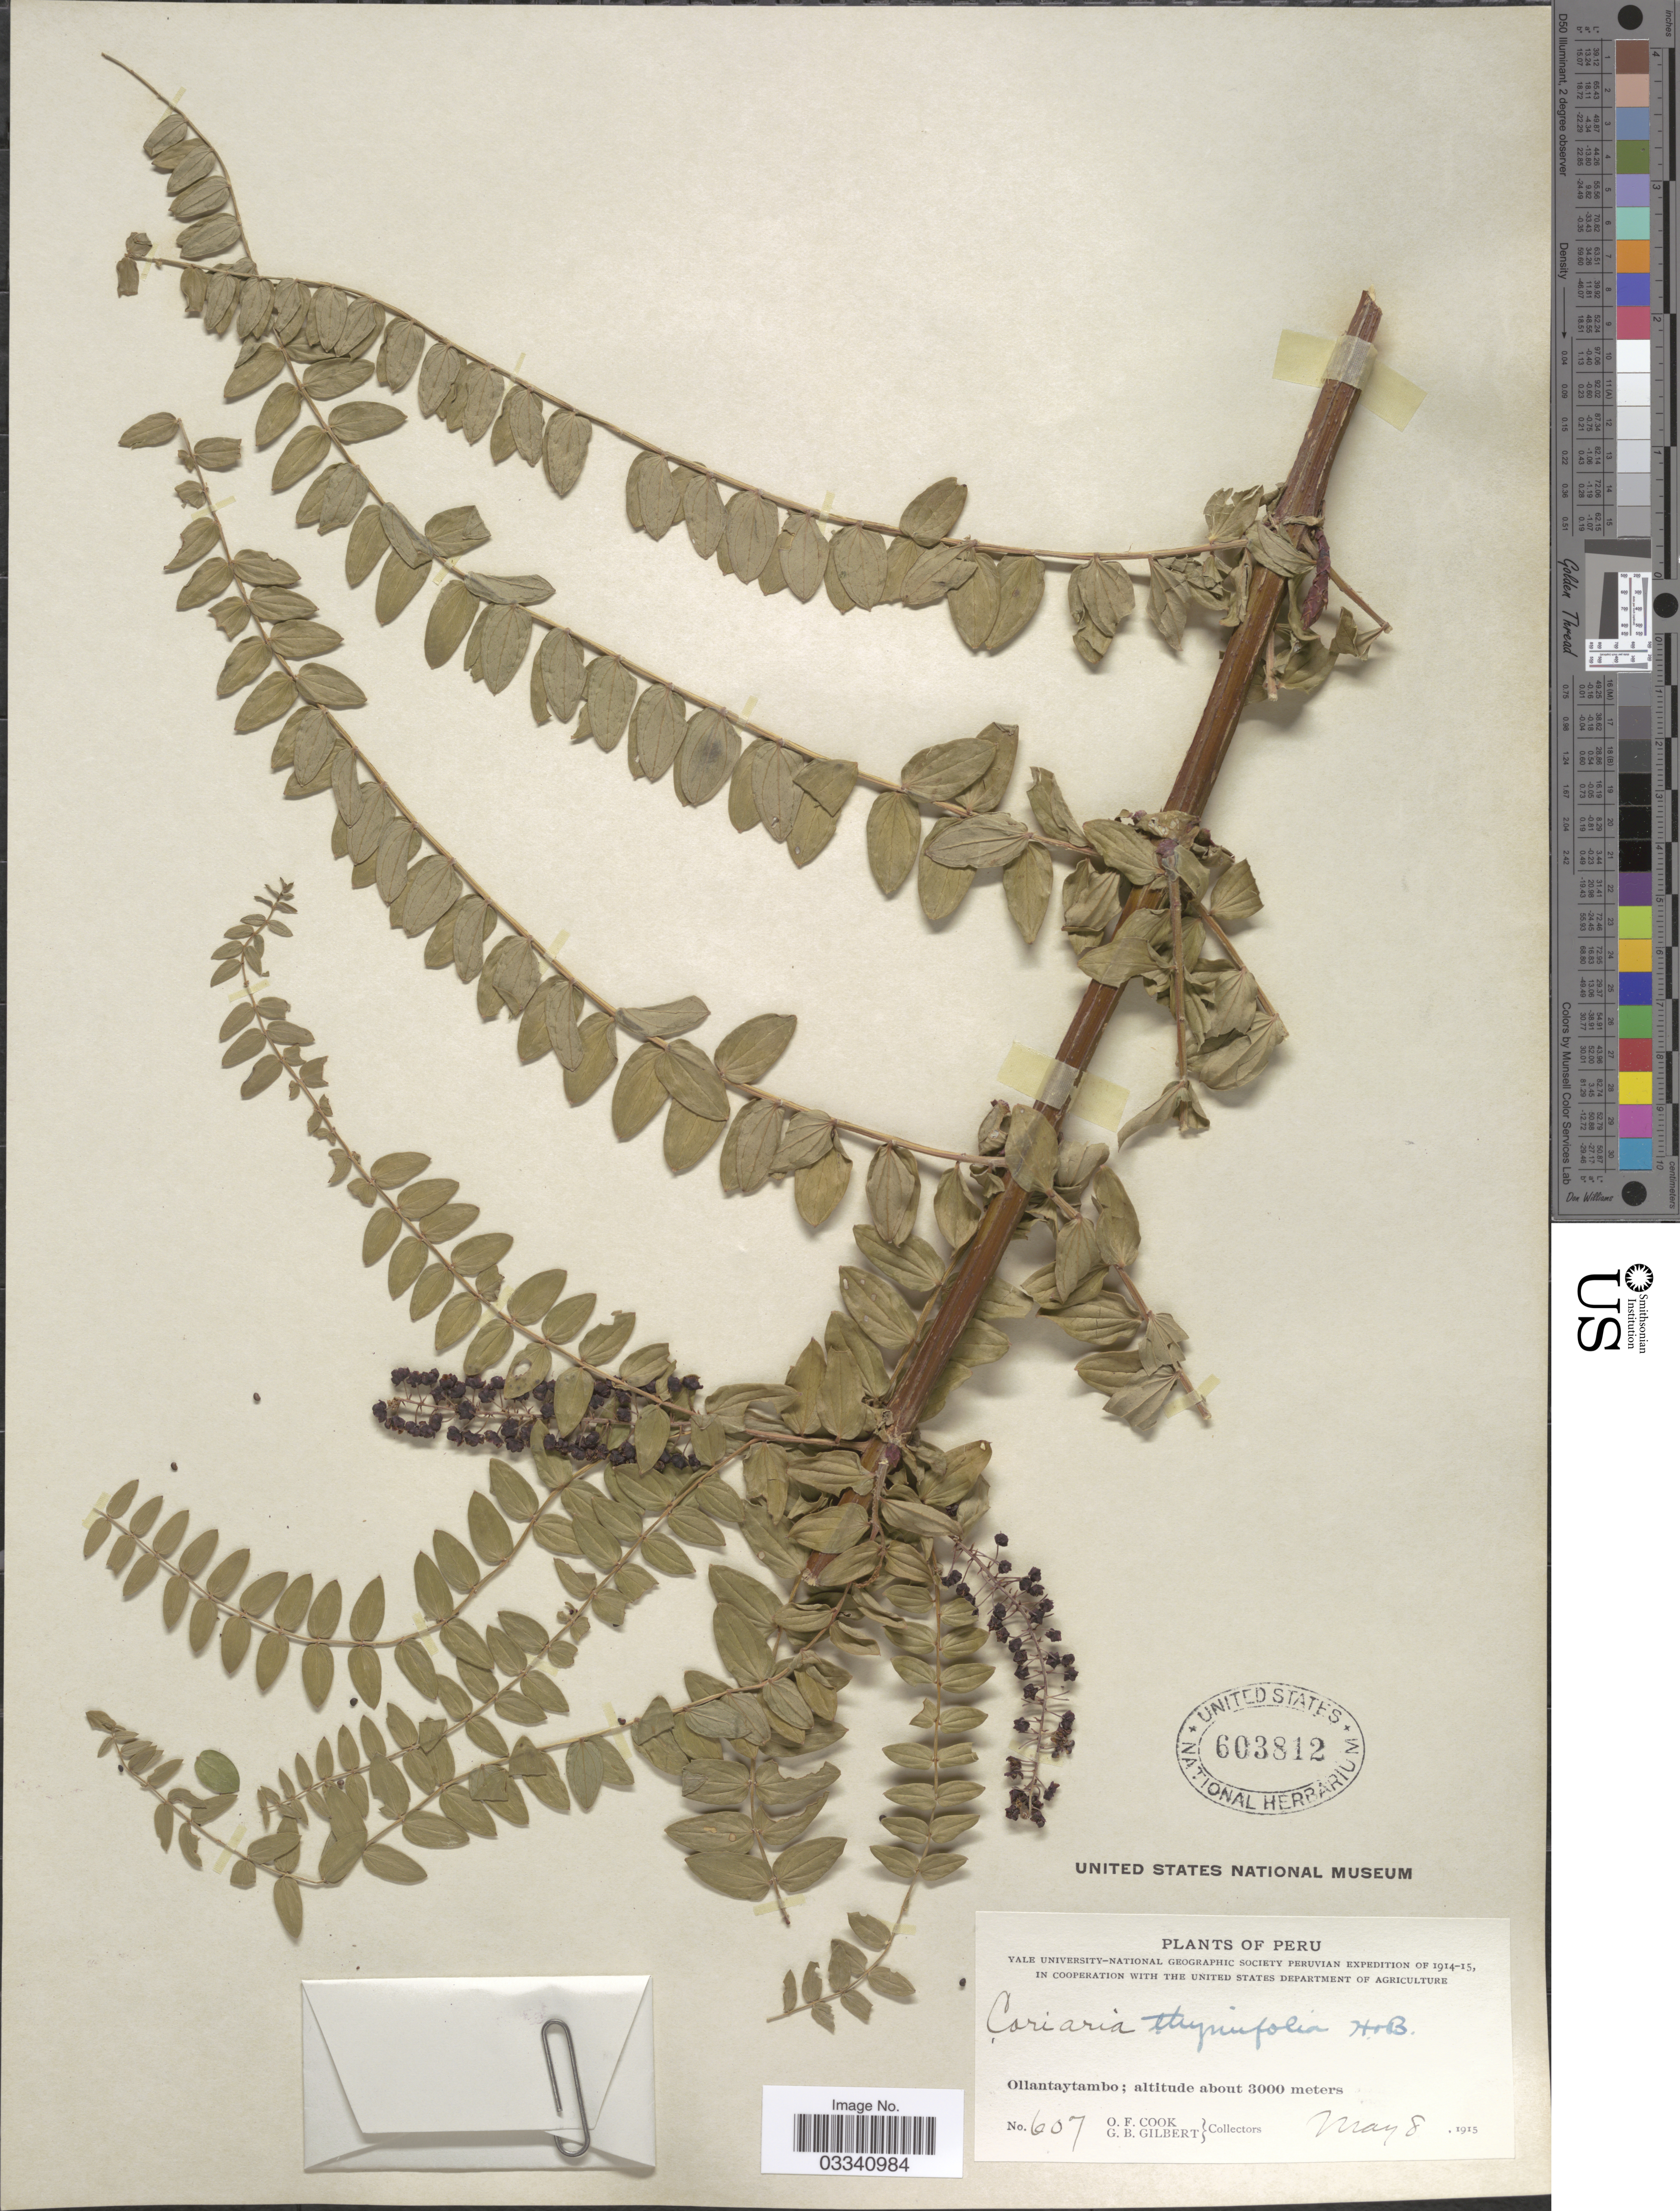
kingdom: Plantae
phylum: Tracheophyta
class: Magnoliopsida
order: Cucurbitales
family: Coriariaceae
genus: Coriaria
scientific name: Coriaria ruscifolia subsp. microphylla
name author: (Poir.) L.E. Skog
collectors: O. F. Cook & G. B. Gilbert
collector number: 607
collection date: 1915-05-08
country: Peru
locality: Ollantaytambo.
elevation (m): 3000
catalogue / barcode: US 603812